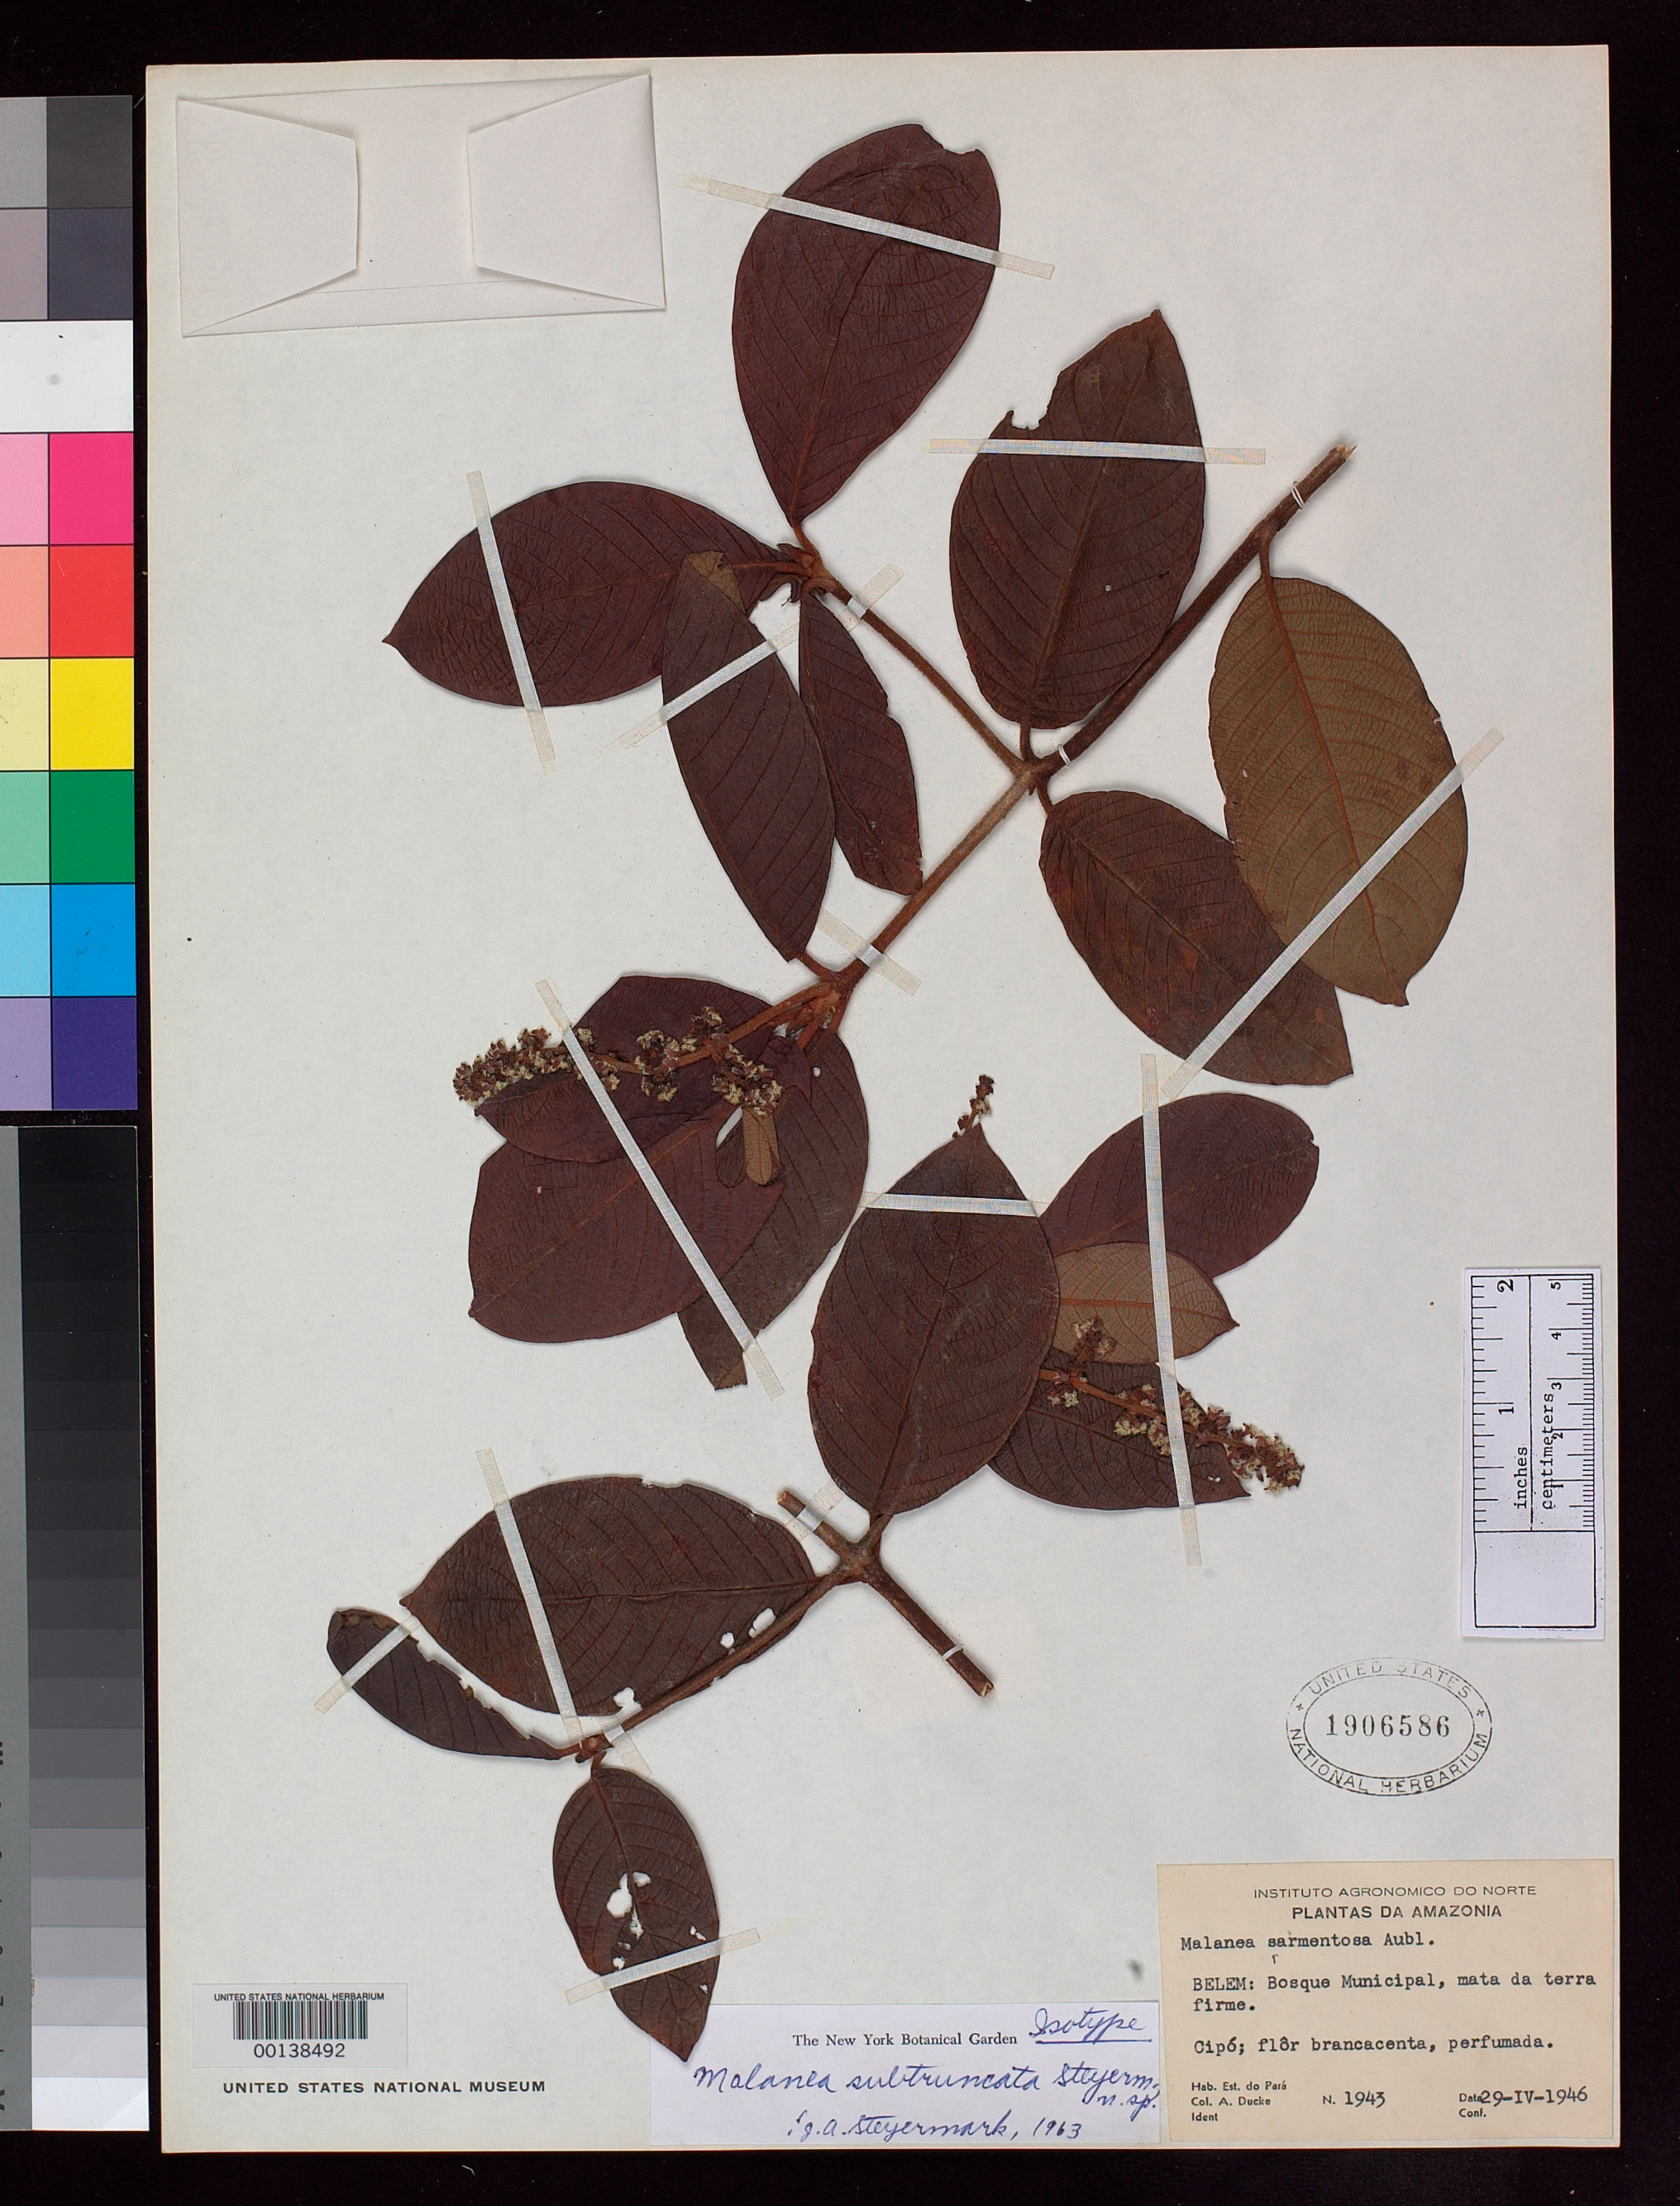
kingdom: Plantae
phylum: Tracheophyta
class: Magnoliopsida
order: Gentianales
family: Rubiaceae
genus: Malanea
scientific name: Malanea subtruncata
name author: Steyerm.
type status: Isotype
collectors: A. Ducke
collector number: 1943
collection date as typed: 29 Apr 1946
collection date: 1946-04-29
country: Brazil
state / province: Pará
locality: Belem.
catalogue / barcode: US 1906586